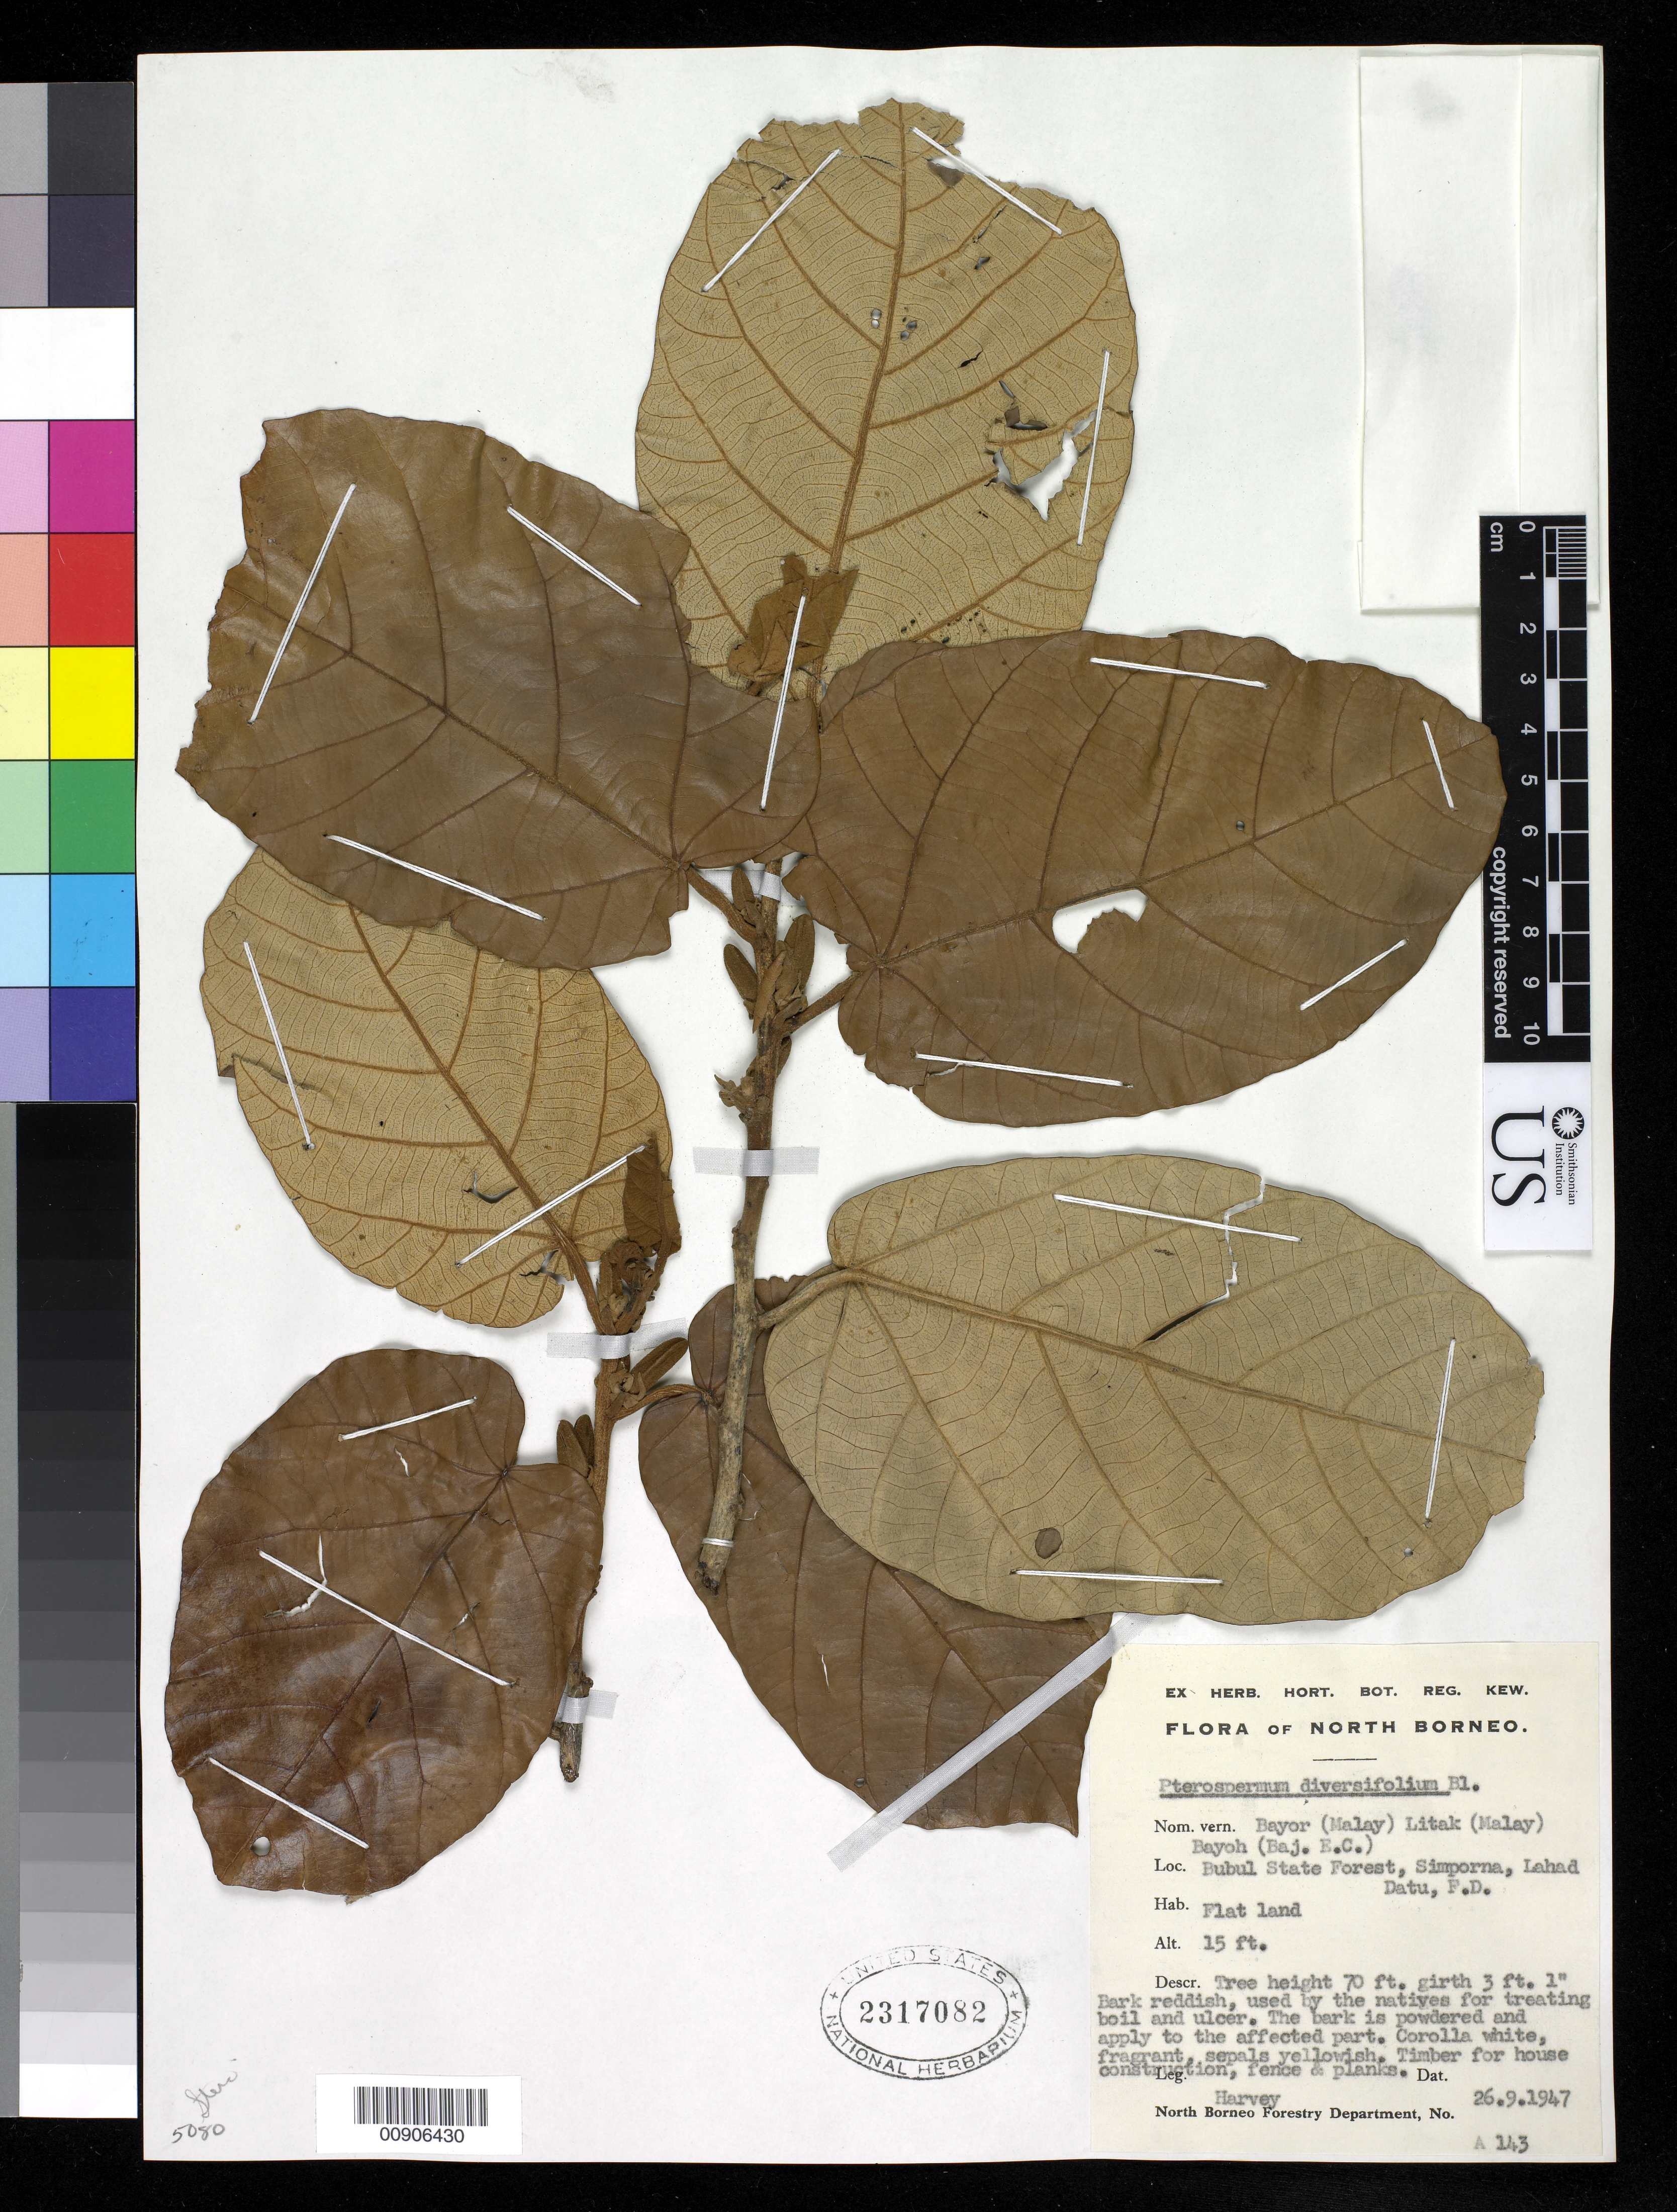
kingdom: Plantae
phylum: Tracheophyta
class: Magnoliopsida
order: Malvales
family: Malvaceae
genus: Pterospermum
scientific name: Pterospermum diversifolium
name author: Blume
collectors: -. Harvey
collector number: A 143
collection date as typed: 26 Sep 1947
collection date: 1947-09-26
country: Indonesia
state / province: Kalimantan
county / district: Kalimantan Barat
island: Borneo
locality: Bubul State Forest, Simporna, Lahad Datuk, F.D.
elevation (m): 5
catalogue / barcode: US 2317082